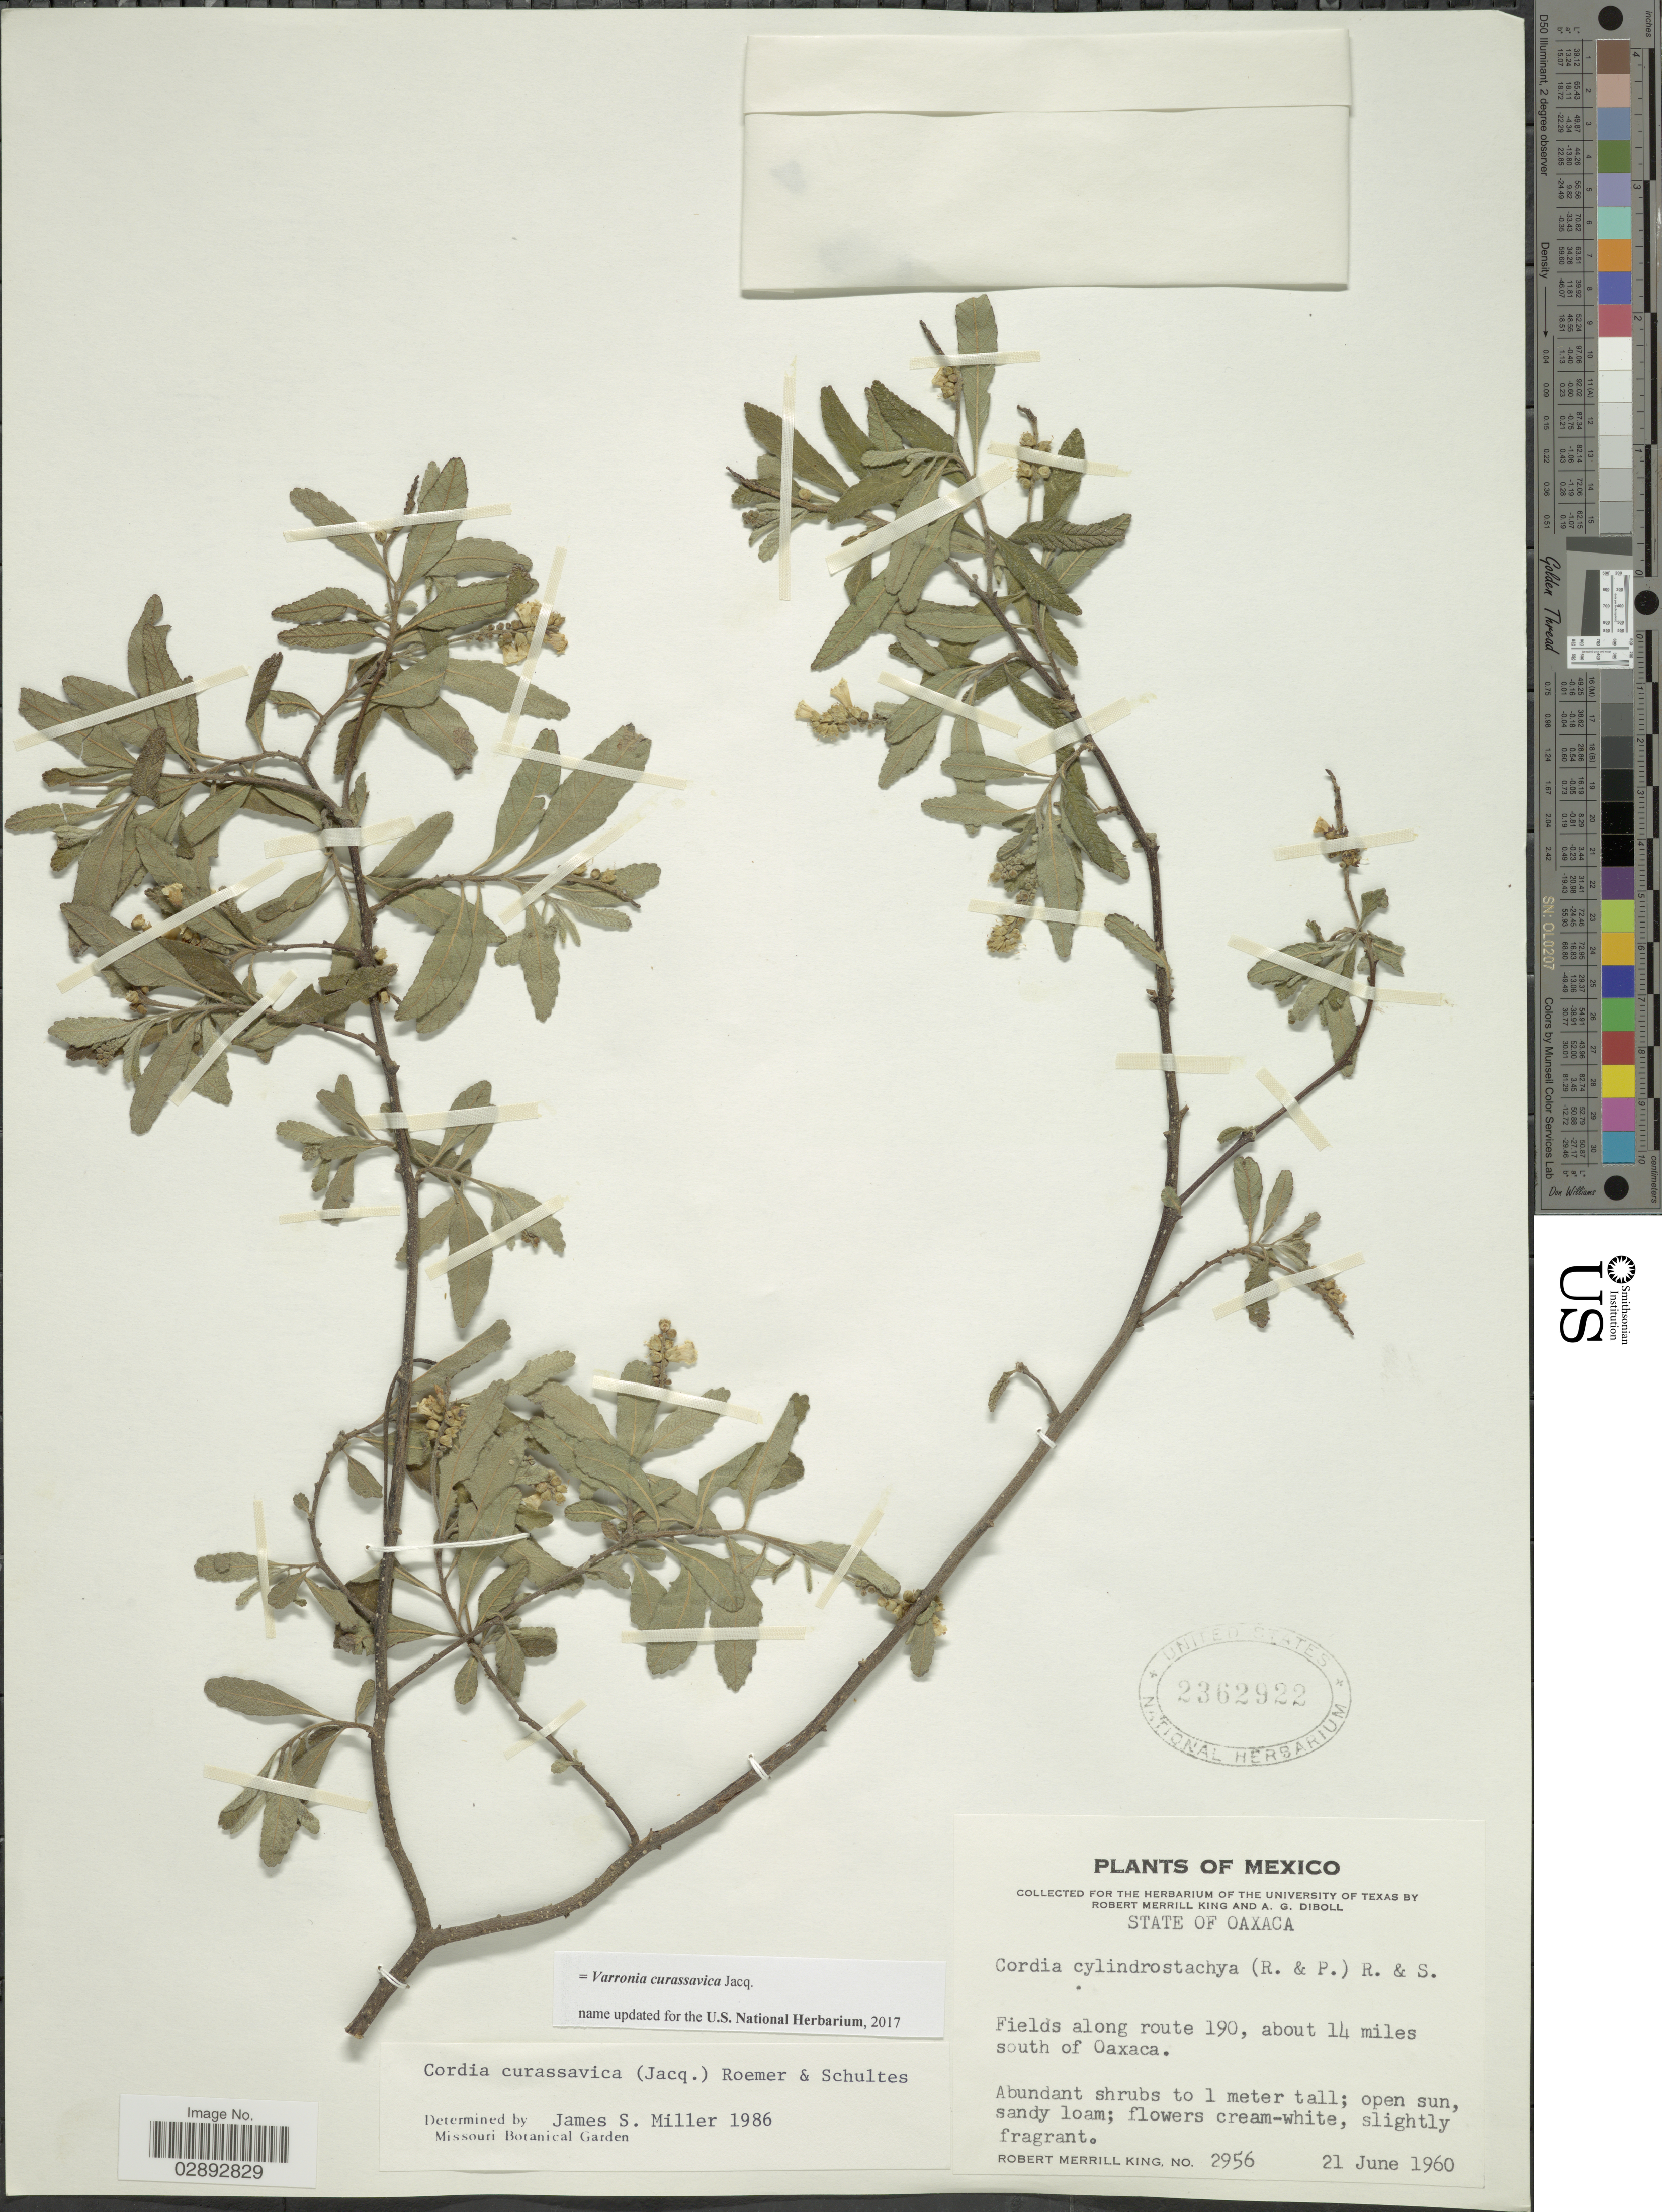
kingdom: Plantae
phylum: Tracheophyta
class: Magnoliopsida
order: Boraginales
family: Cordiaceae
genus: Varronia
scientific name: Varronia curassavica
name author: Jacq.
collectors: R. M. King & A. Diboll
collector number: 2956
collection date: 1960-06-21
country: Mexico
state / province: Oaxaca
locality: State of Oaxaca. Fields along route 190, about 14 miles south of Oaxaca.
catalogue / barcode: US 2362922